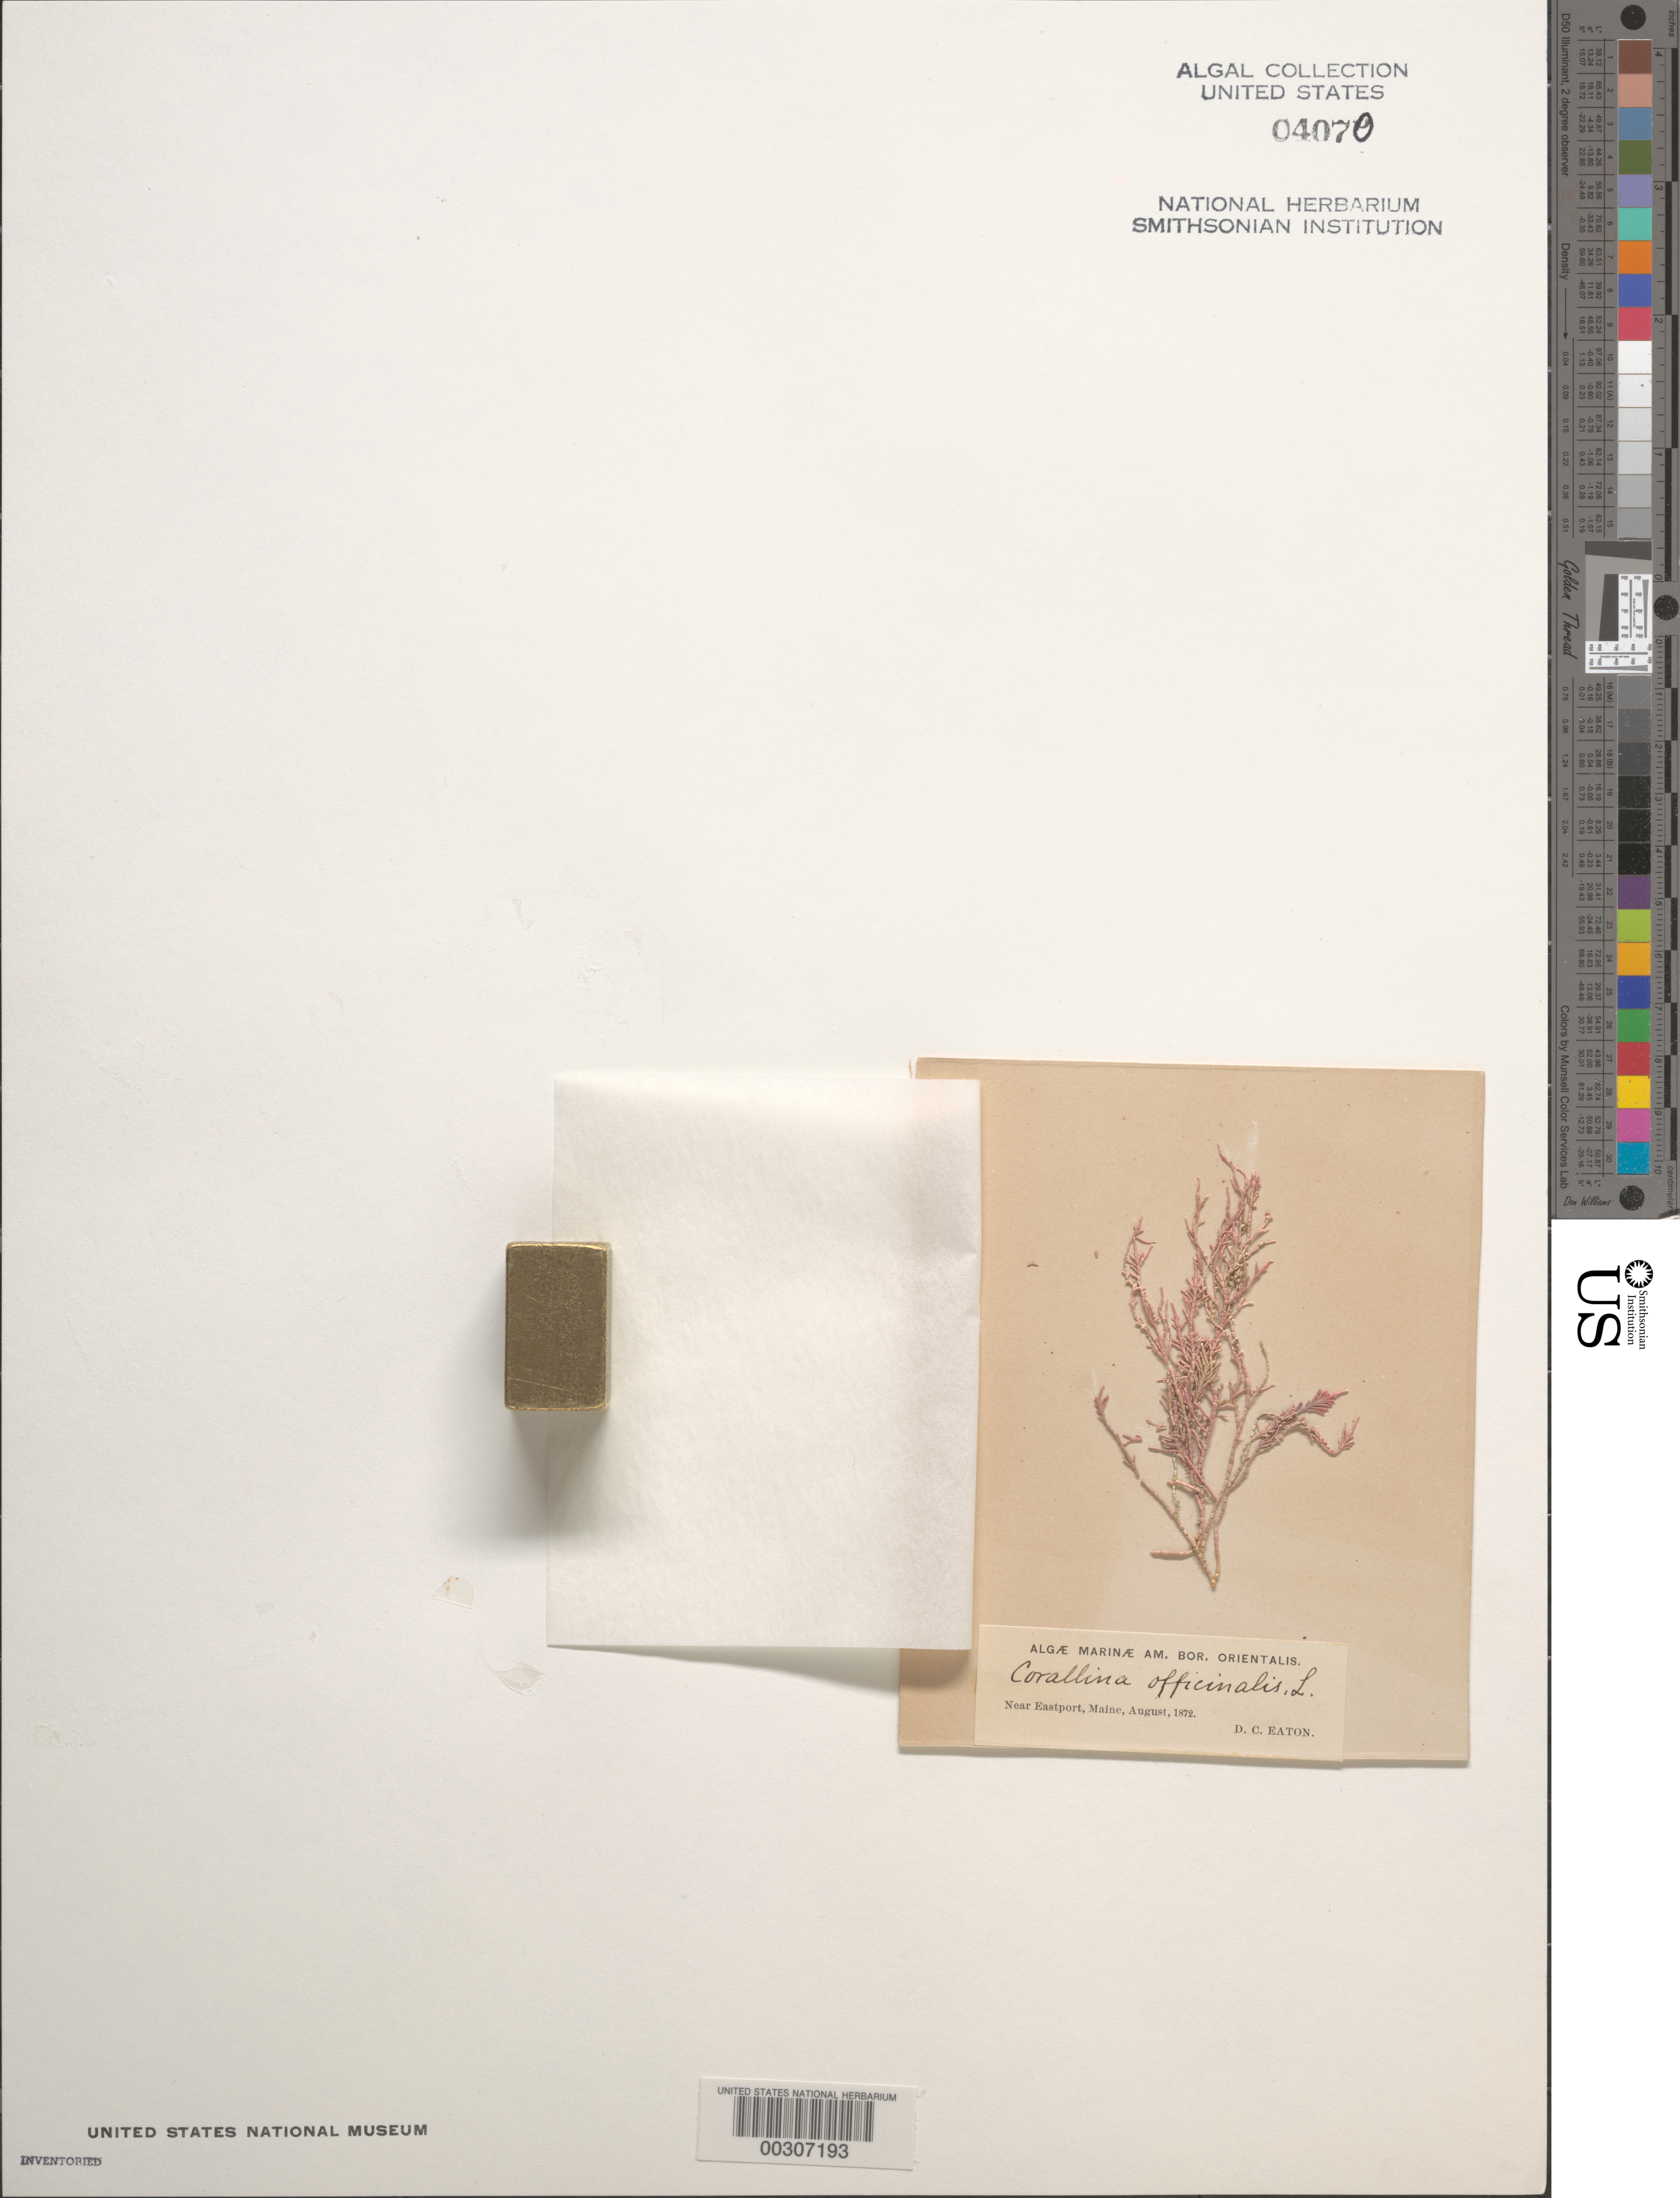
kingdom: Plantae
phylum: Rhodophyta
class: Florideophyceae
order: Corallinales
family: Corallinaceae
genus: Corallina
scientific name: Corallina officinalis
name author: L.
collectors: D. C. Eaton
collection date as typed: Aug 1872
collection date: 1872-08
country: United States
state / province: Maine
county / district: Washington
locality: Near Eastport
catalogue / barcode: US 4070